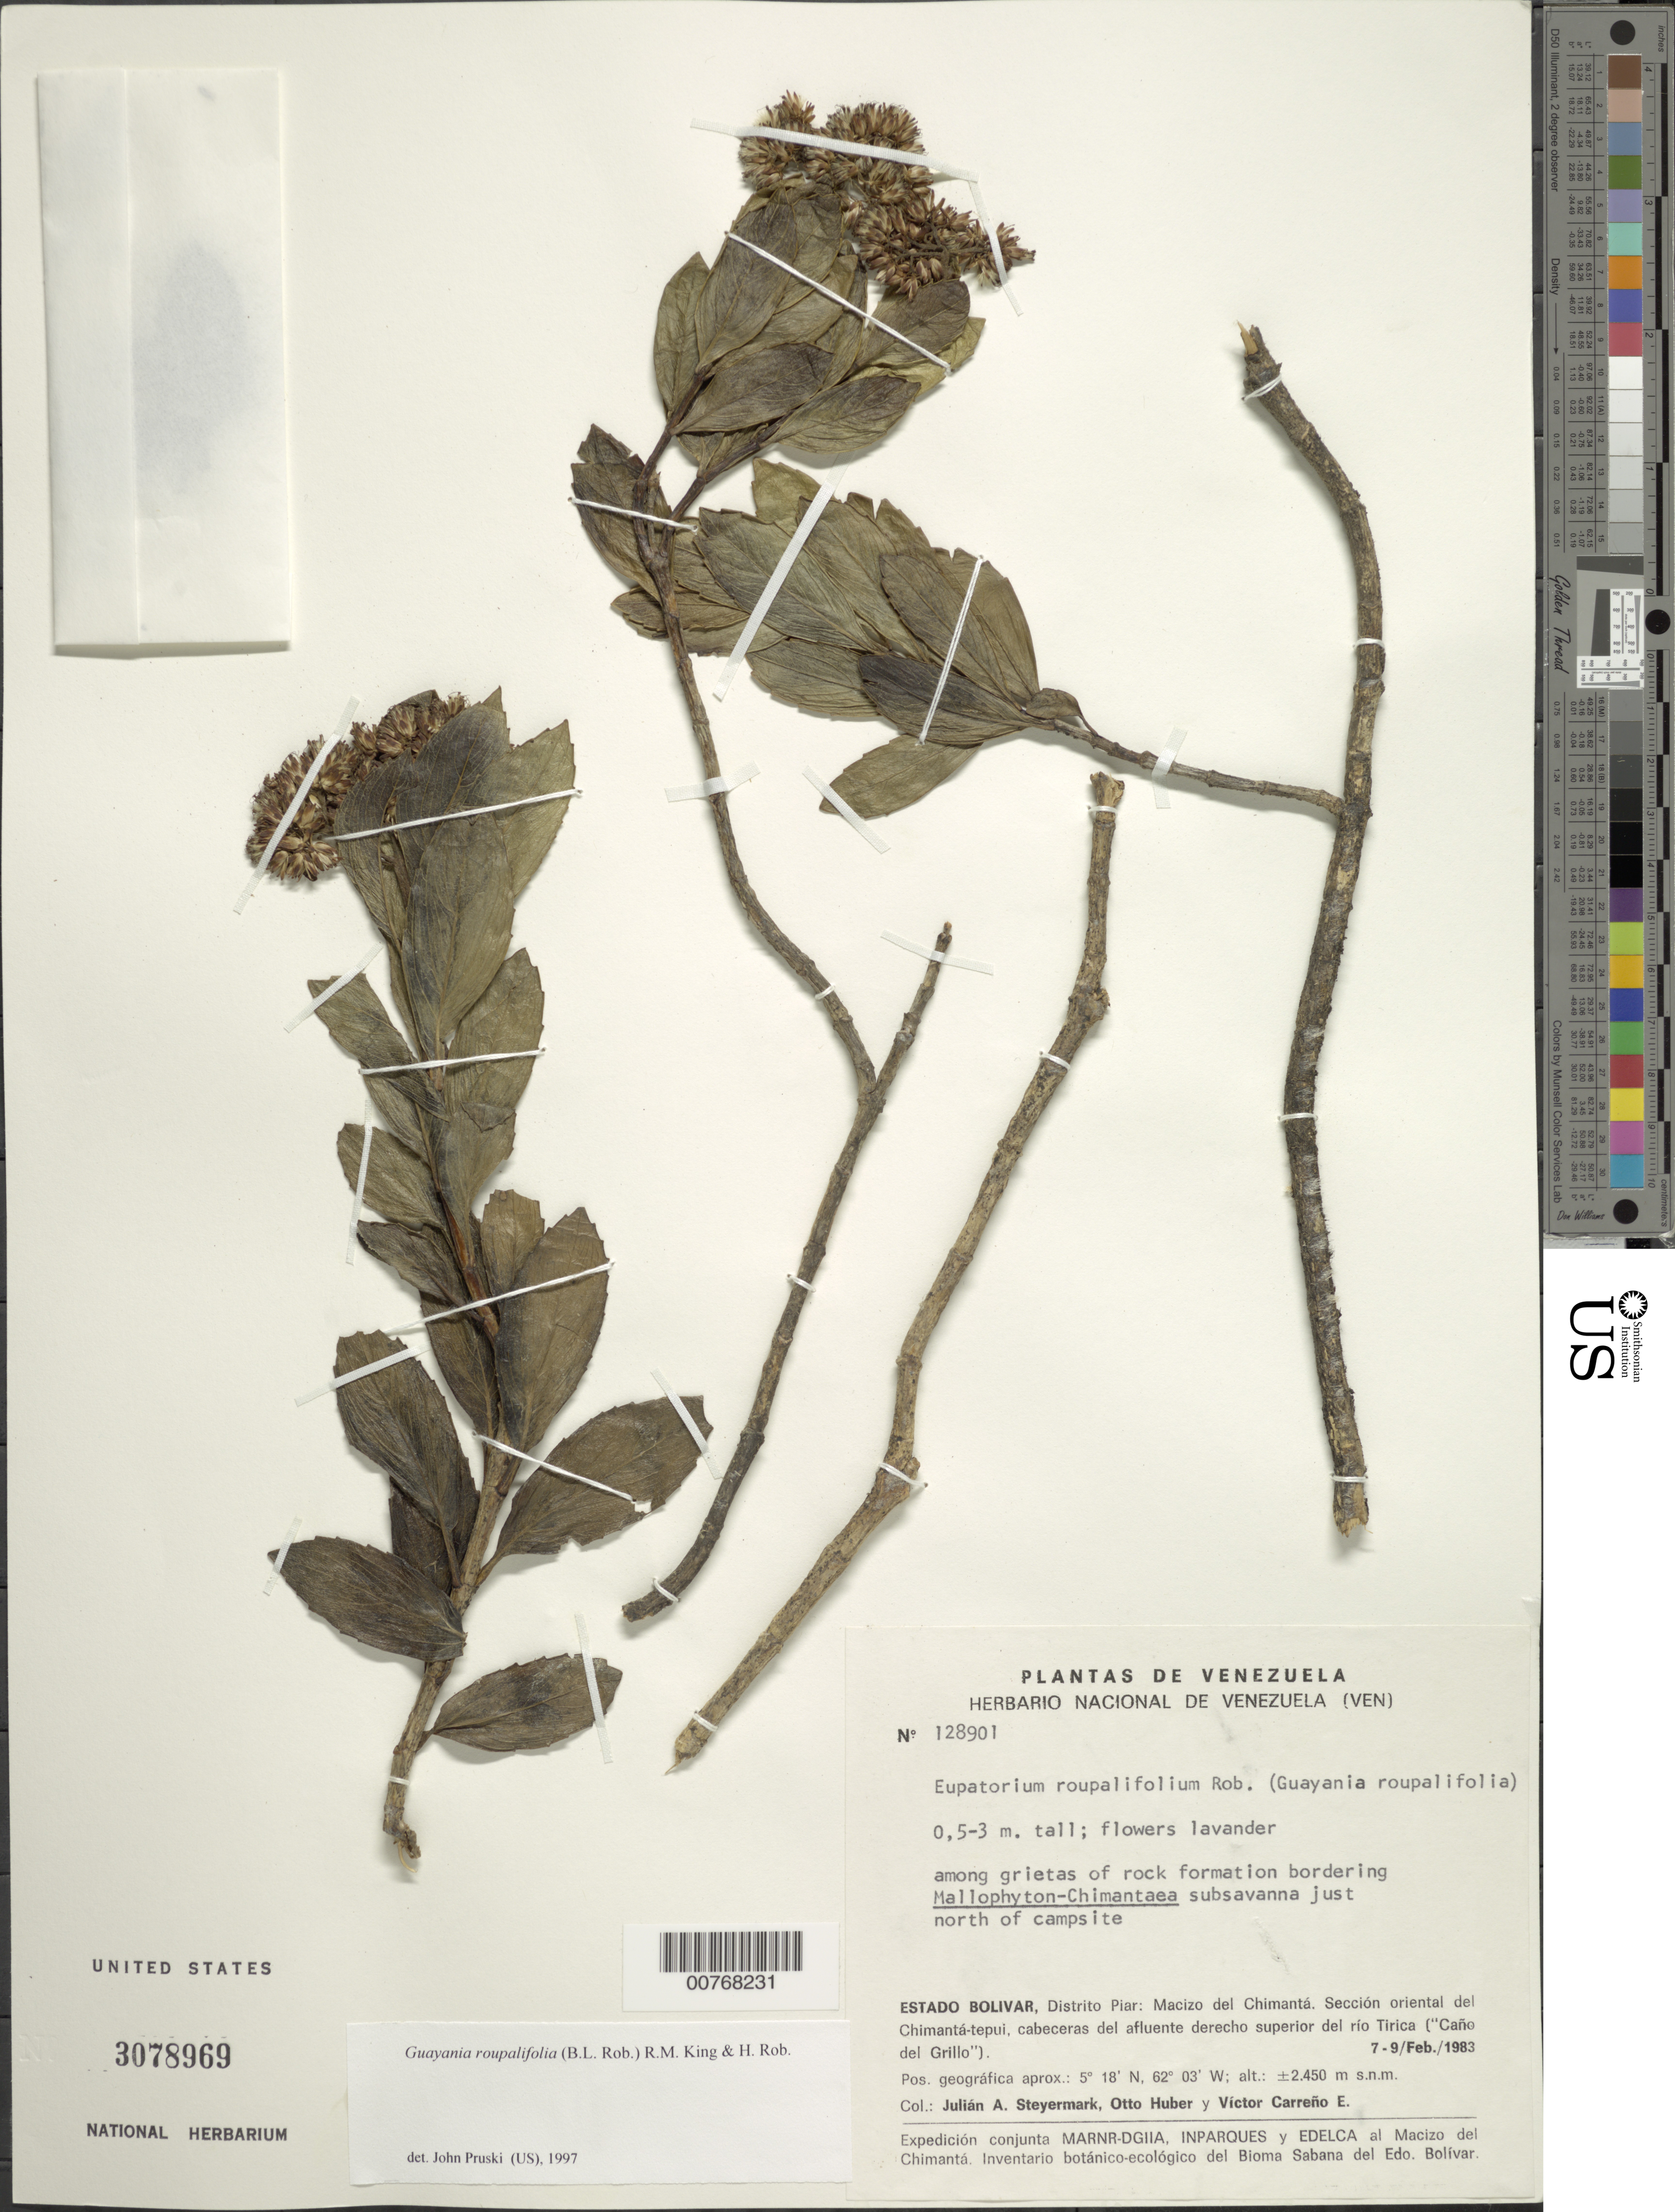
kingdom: Plantae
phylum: Tracheophyta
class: Magnoliopsida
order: Asterales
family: Asteraceae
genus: Guayania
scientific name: Guayania roupalifolia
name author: (B.L. Rob.) R.M. King & H. Rob.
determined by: Pruski, J. F.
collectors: J. Steyermark, O. Huber & V. Carreño E.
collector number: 128901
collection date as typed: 7-Feb-83 to 9-Feb-83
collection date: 1983-02-07/1983-02-09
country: Venezuela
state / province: Bolívar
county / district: Piar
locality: Macizo del Chimantá, sect. oriental del Chimantá-tepuí, cabeceras del afluente derecho superíor del Río Tirica (Caño del Grillo)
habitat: Among grietas of rock formation bordering Mallophyton-Chimantaea subsavanna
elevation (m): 2450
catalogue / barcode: US 3078969